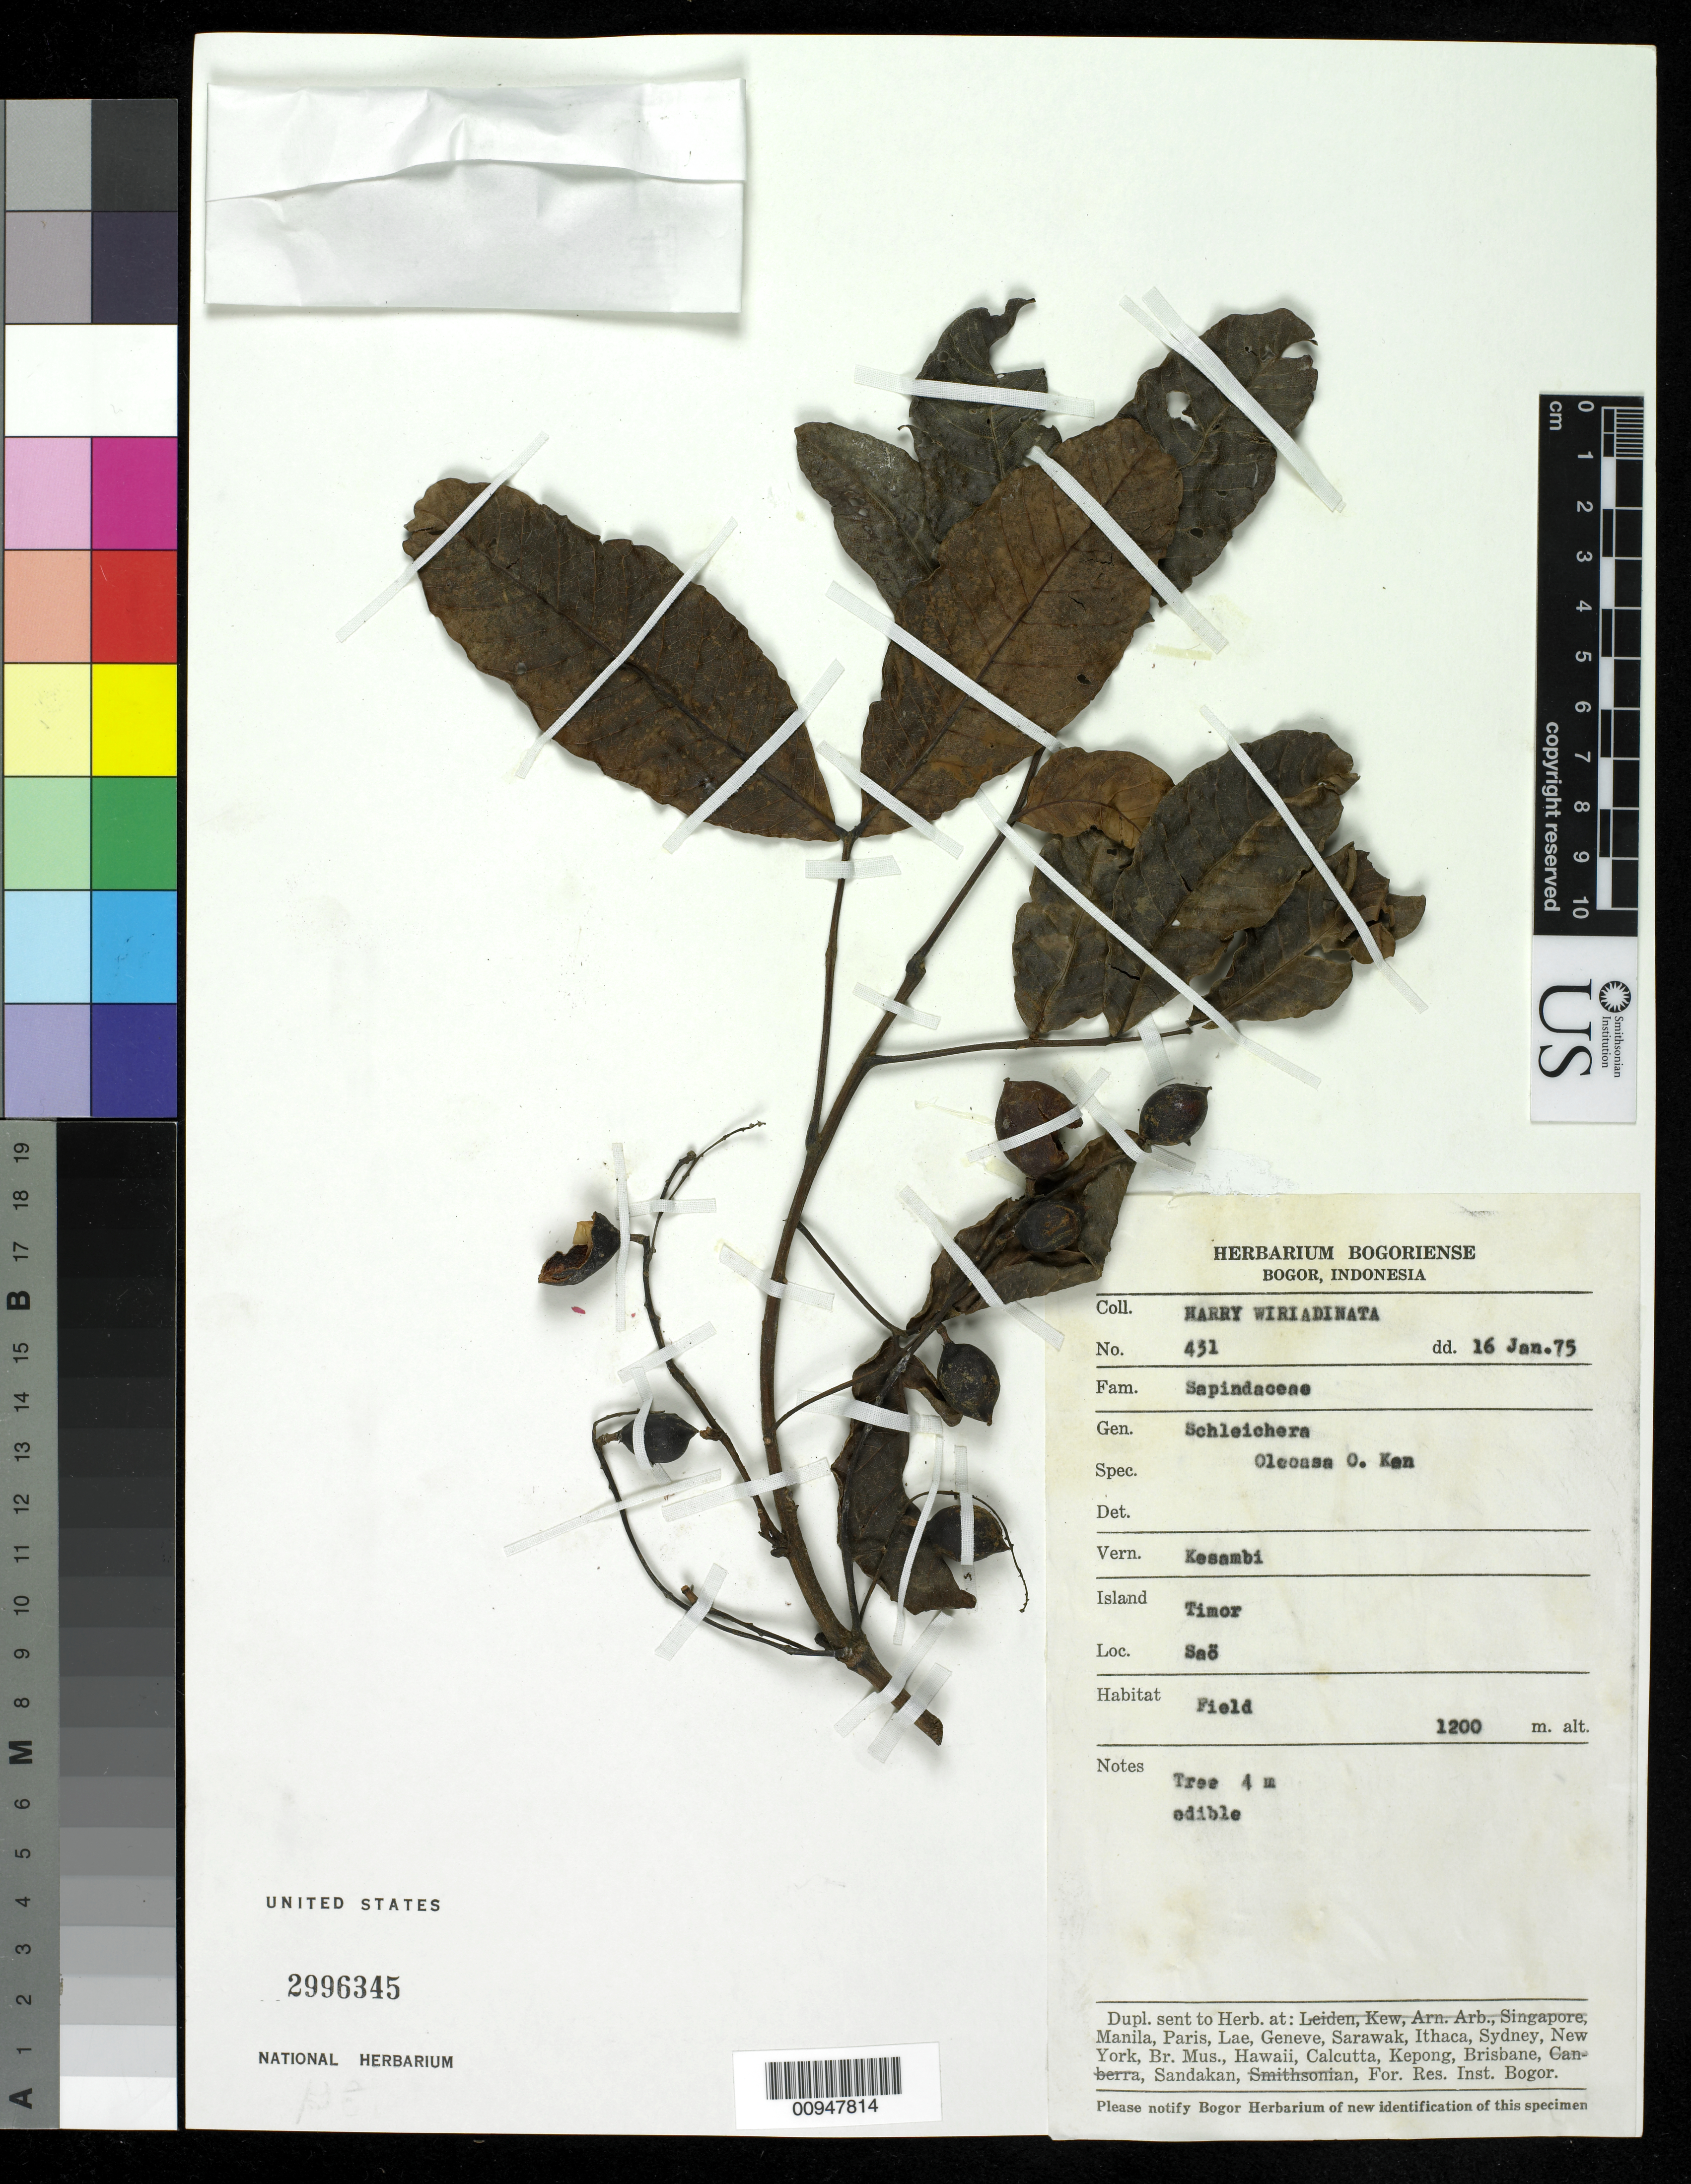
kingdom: Plantae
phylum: Tracheophyta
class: Magnoliopsida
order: Sapindales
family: Sapindaceae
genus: Schleichera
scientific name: Schleichera oleosa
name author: (Lour.) Oken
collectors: H. Wiriadinata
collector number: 451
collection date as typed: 16 Jan 1975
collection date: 1975-01-16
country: Indonesia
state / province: Lesser Sunda Is.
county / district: East Nusa Tenggara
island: Timor I.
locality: Sa3. (Bogor, Indonesia)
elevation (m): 1200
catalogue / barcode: US 2996345